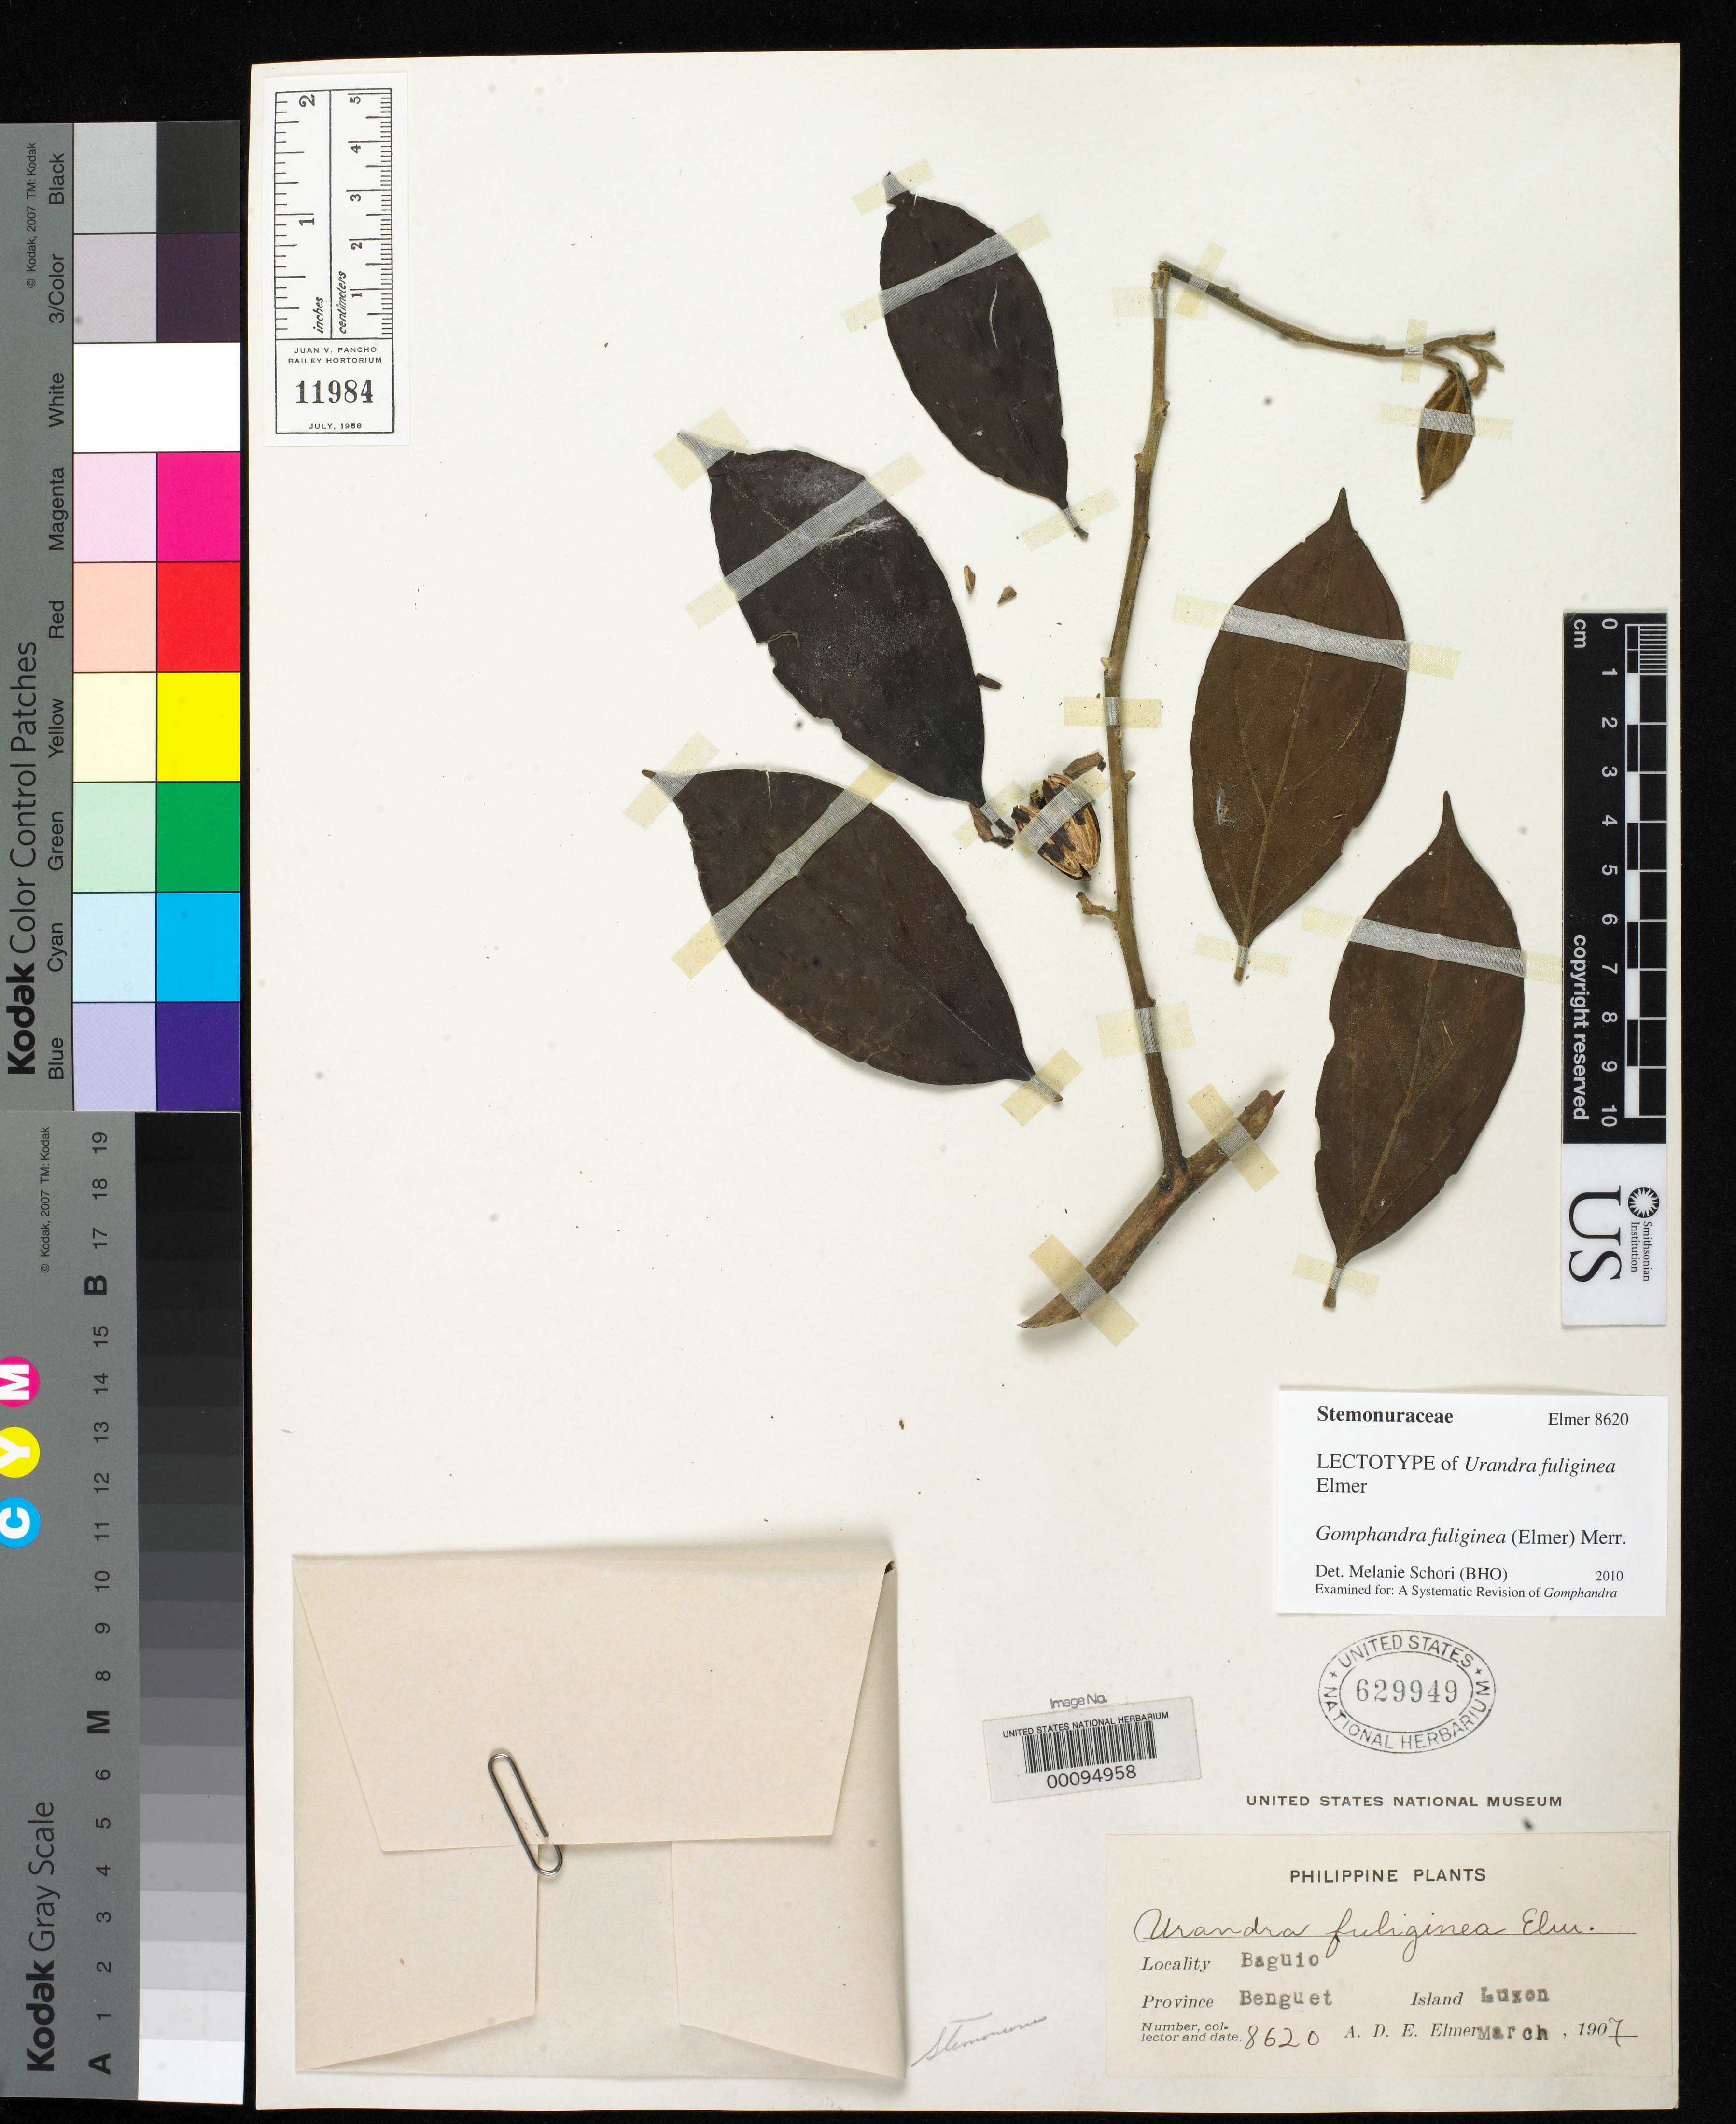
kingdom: Plantae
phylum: Tracheophyta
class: Magnoliopsida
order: Cardiopteridales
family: Stemonuraceae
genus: Urandra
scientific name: Urandra fuliginea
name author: Elmer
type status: Isotype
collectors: A. D. E. Elmer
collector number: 8620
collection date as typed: Mar 1907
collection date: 1907-03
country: Philippines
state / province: Cordillera (Administrative Region)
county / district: Benguet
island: Luzon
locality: Baguio.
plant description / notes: Annotated by M. Schori (2010) as "Lectotype" [lectotypification apparently ined. as of Oct. 2010].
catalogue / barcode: US 629949